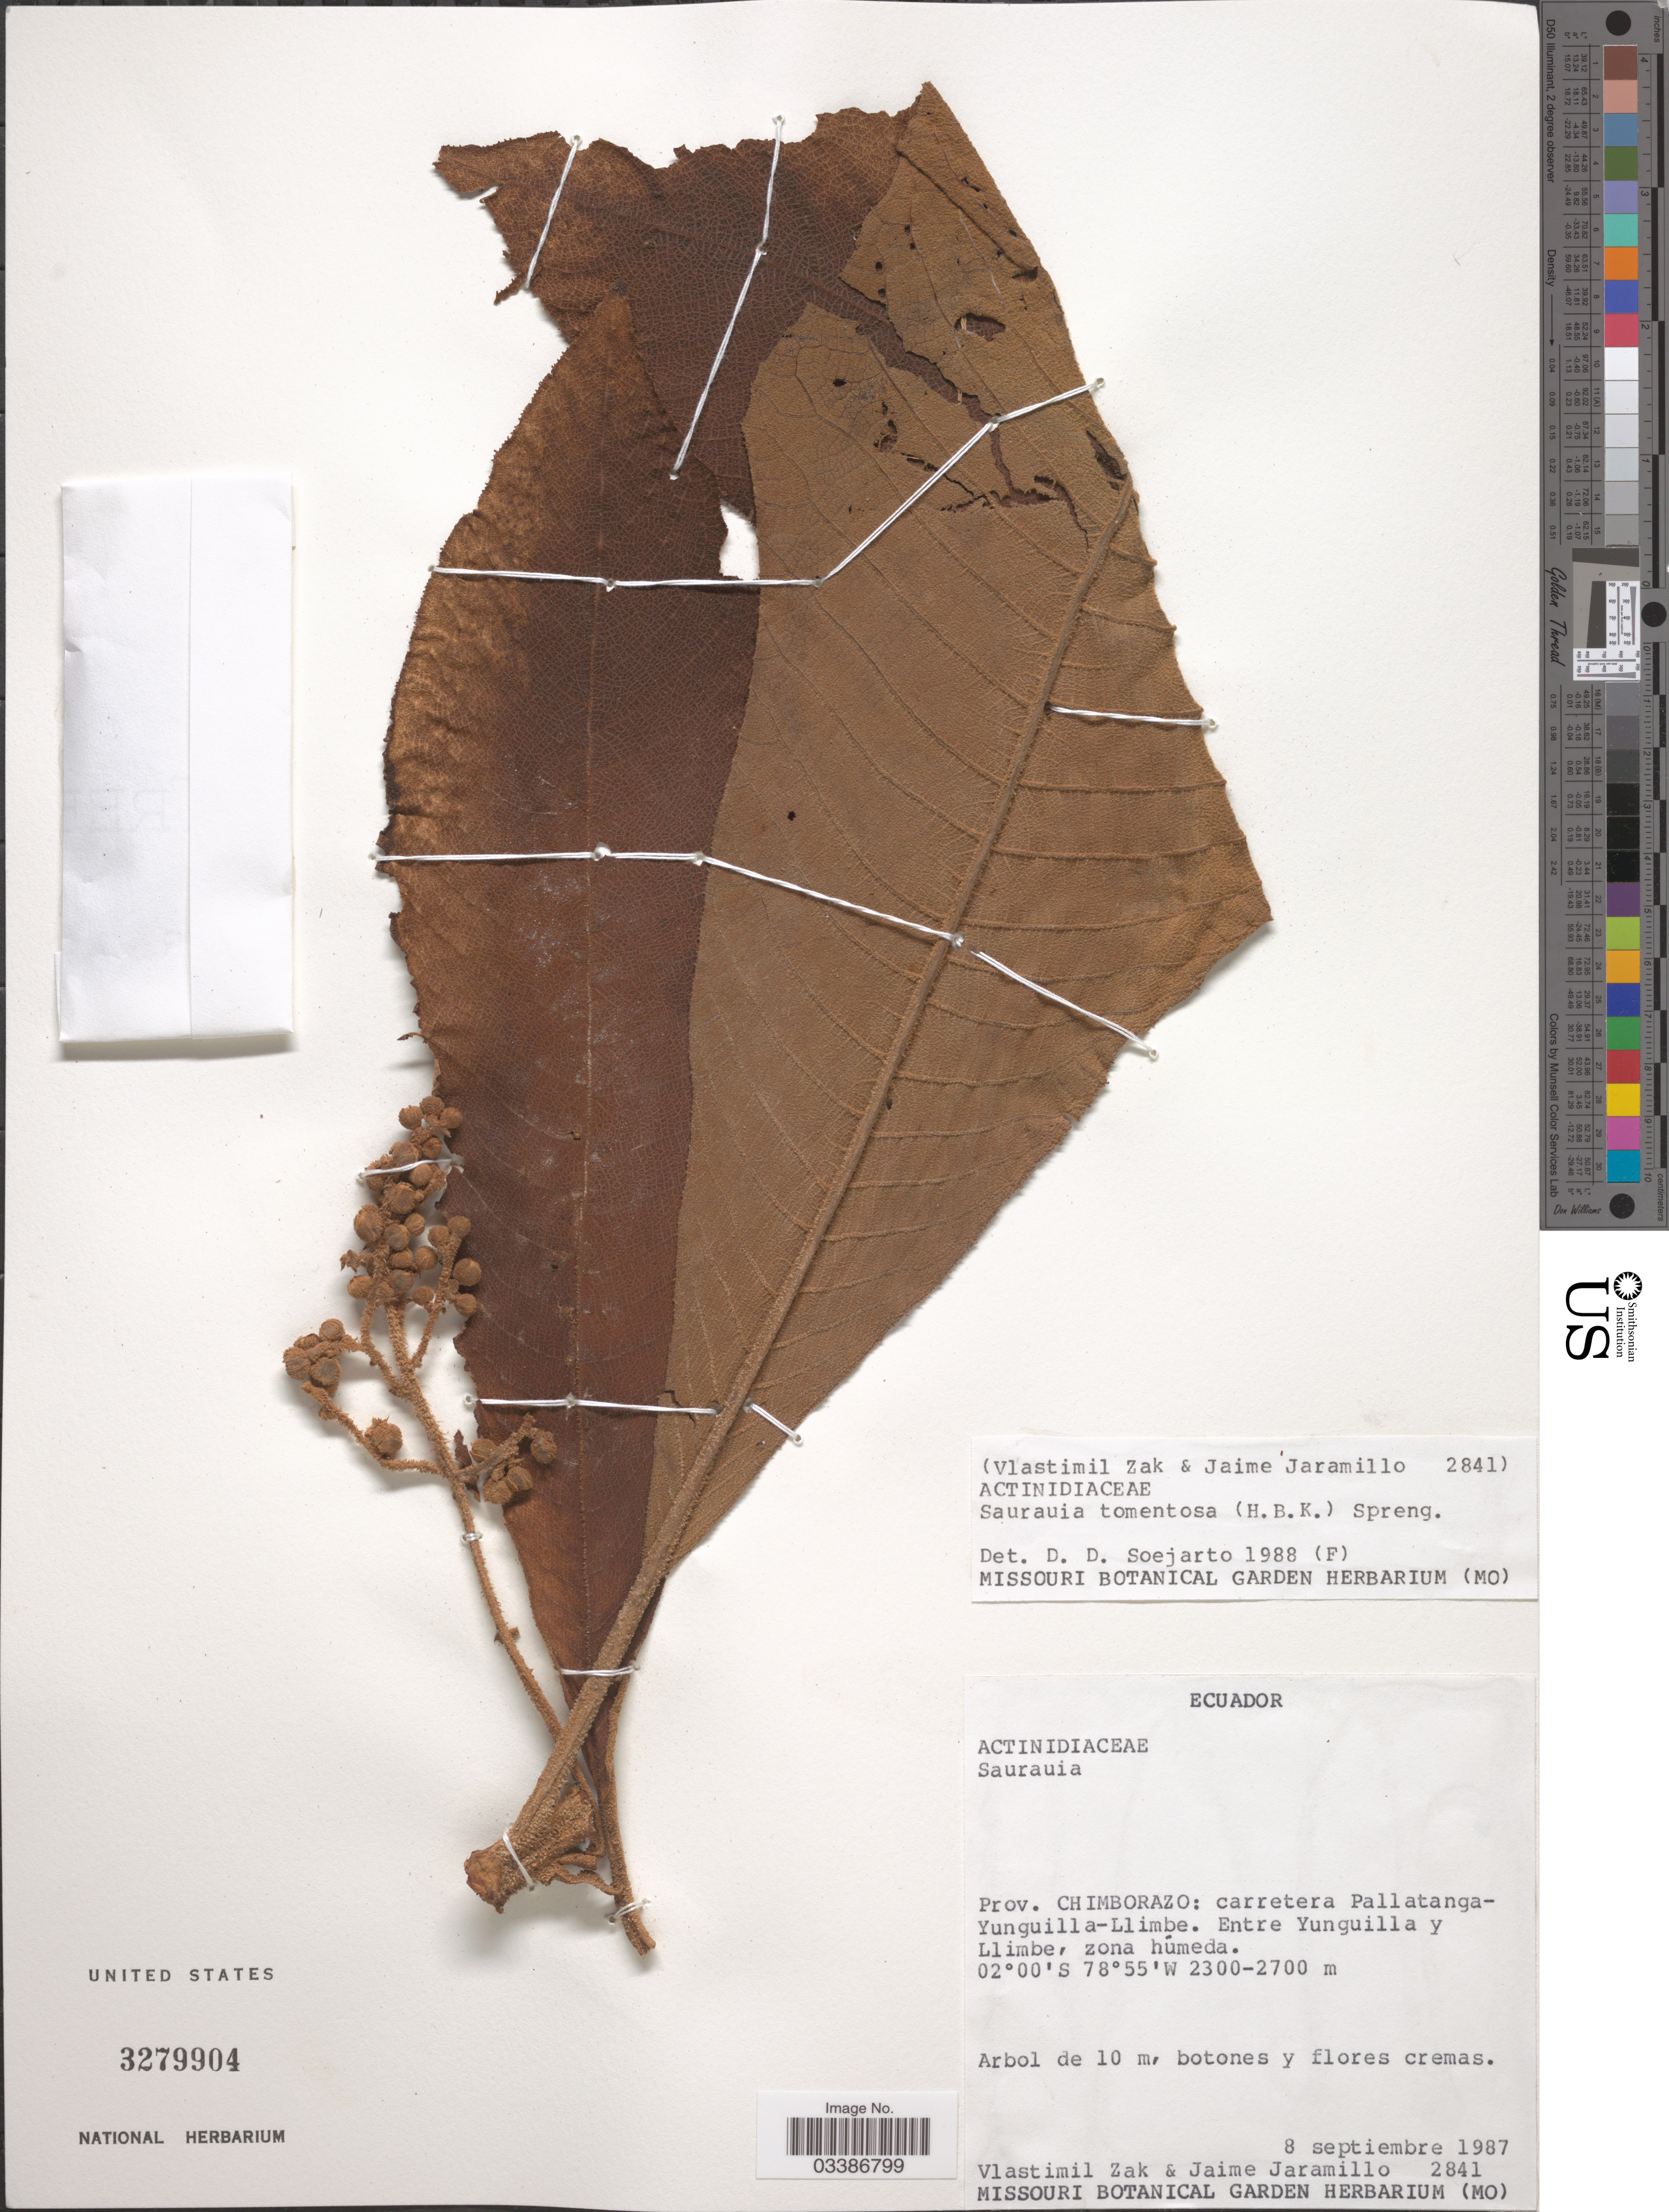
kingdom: Plantae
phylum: Tracheophyta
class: Magnoliopsida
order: Ericales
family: Actinidiaceae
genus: Saurauia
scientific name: Saurauia tomentosa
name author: (Kunth) Spreng.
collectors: V. Zak & J. Jaramillo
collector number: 2841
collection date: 1987-09-08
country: Ecuador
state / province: Chimborazo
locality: Carretera Pallatanga-Yunguilla-Llimbe. Entre Yunguilla y Llimbe, zona húmeda.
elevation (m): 2300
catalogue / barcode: US 3279904